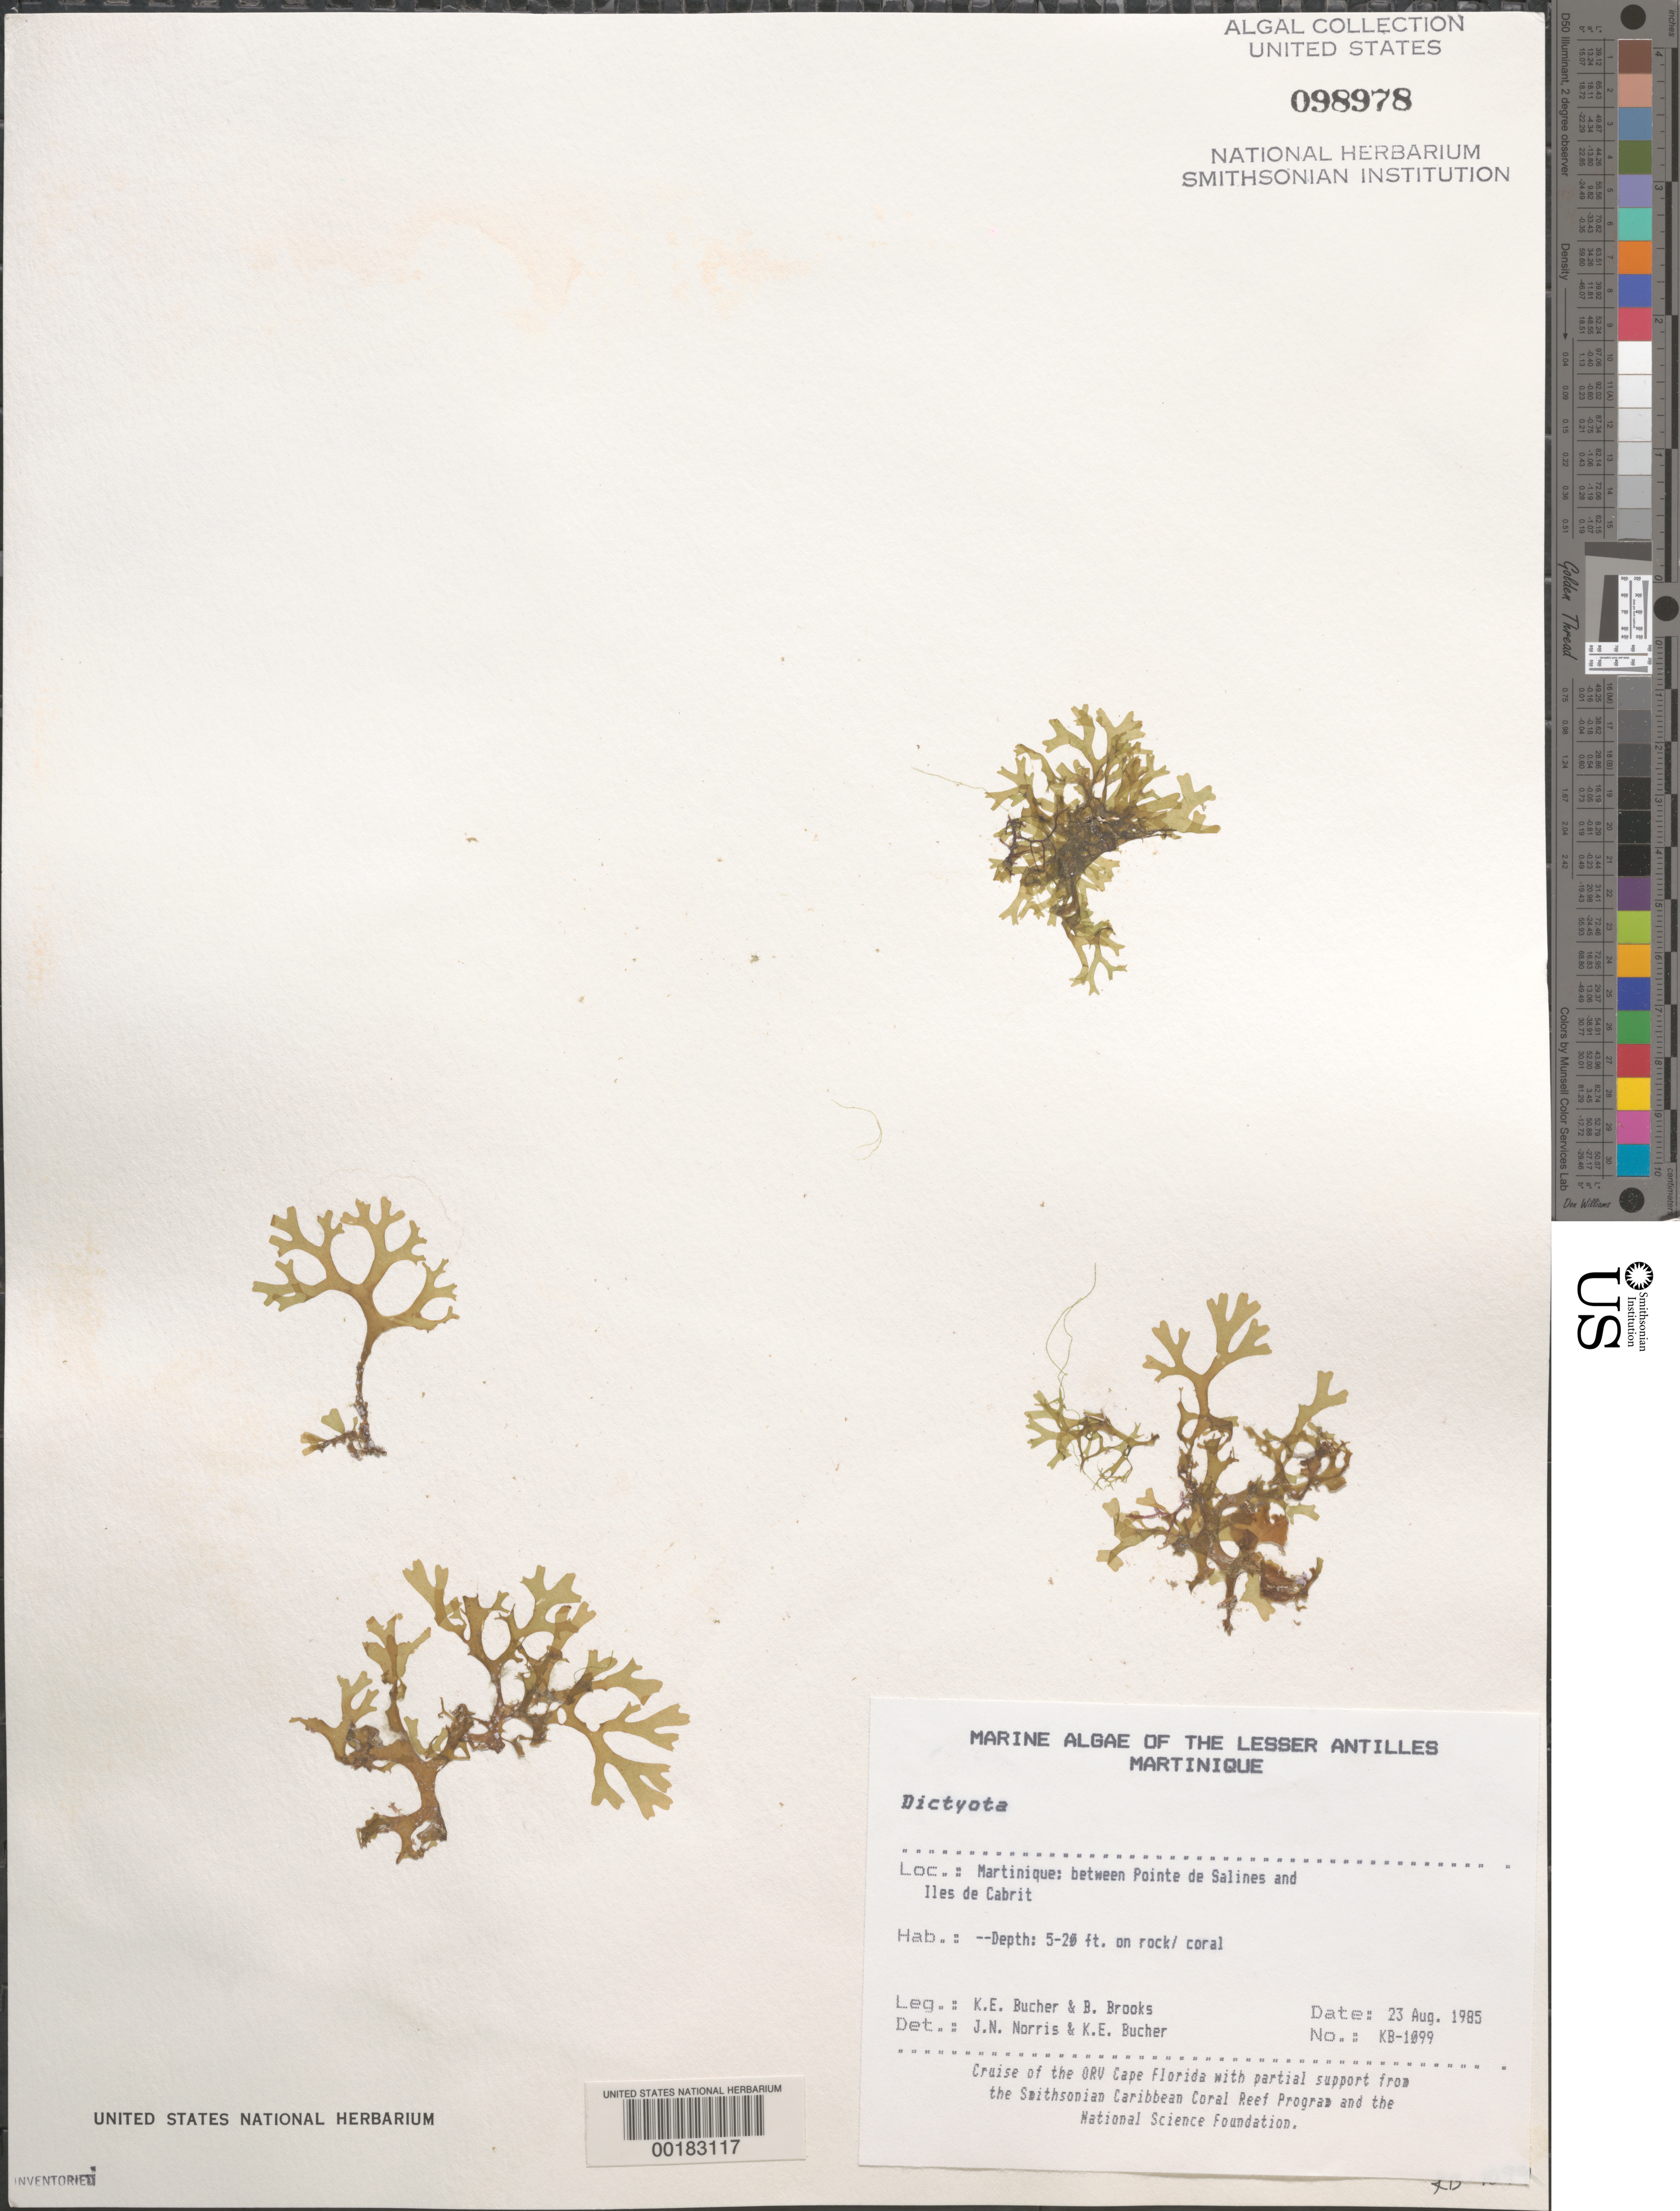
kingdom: Chromista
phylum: Ochrophyta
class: Phaeophyceae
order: Dictyotales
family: Dictyotaceae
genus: Dictyota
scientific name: Dictyota sp.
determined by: Norris, J. N.; Bucher, K. E.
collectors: K. E. Bucher & B. Brooks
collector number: Kb-1099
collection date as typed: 23 Aug 1985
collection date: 1985-08-23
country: Martinique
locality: Between Pointe de Salines and Iles de Cabrit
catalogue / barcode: US 98978